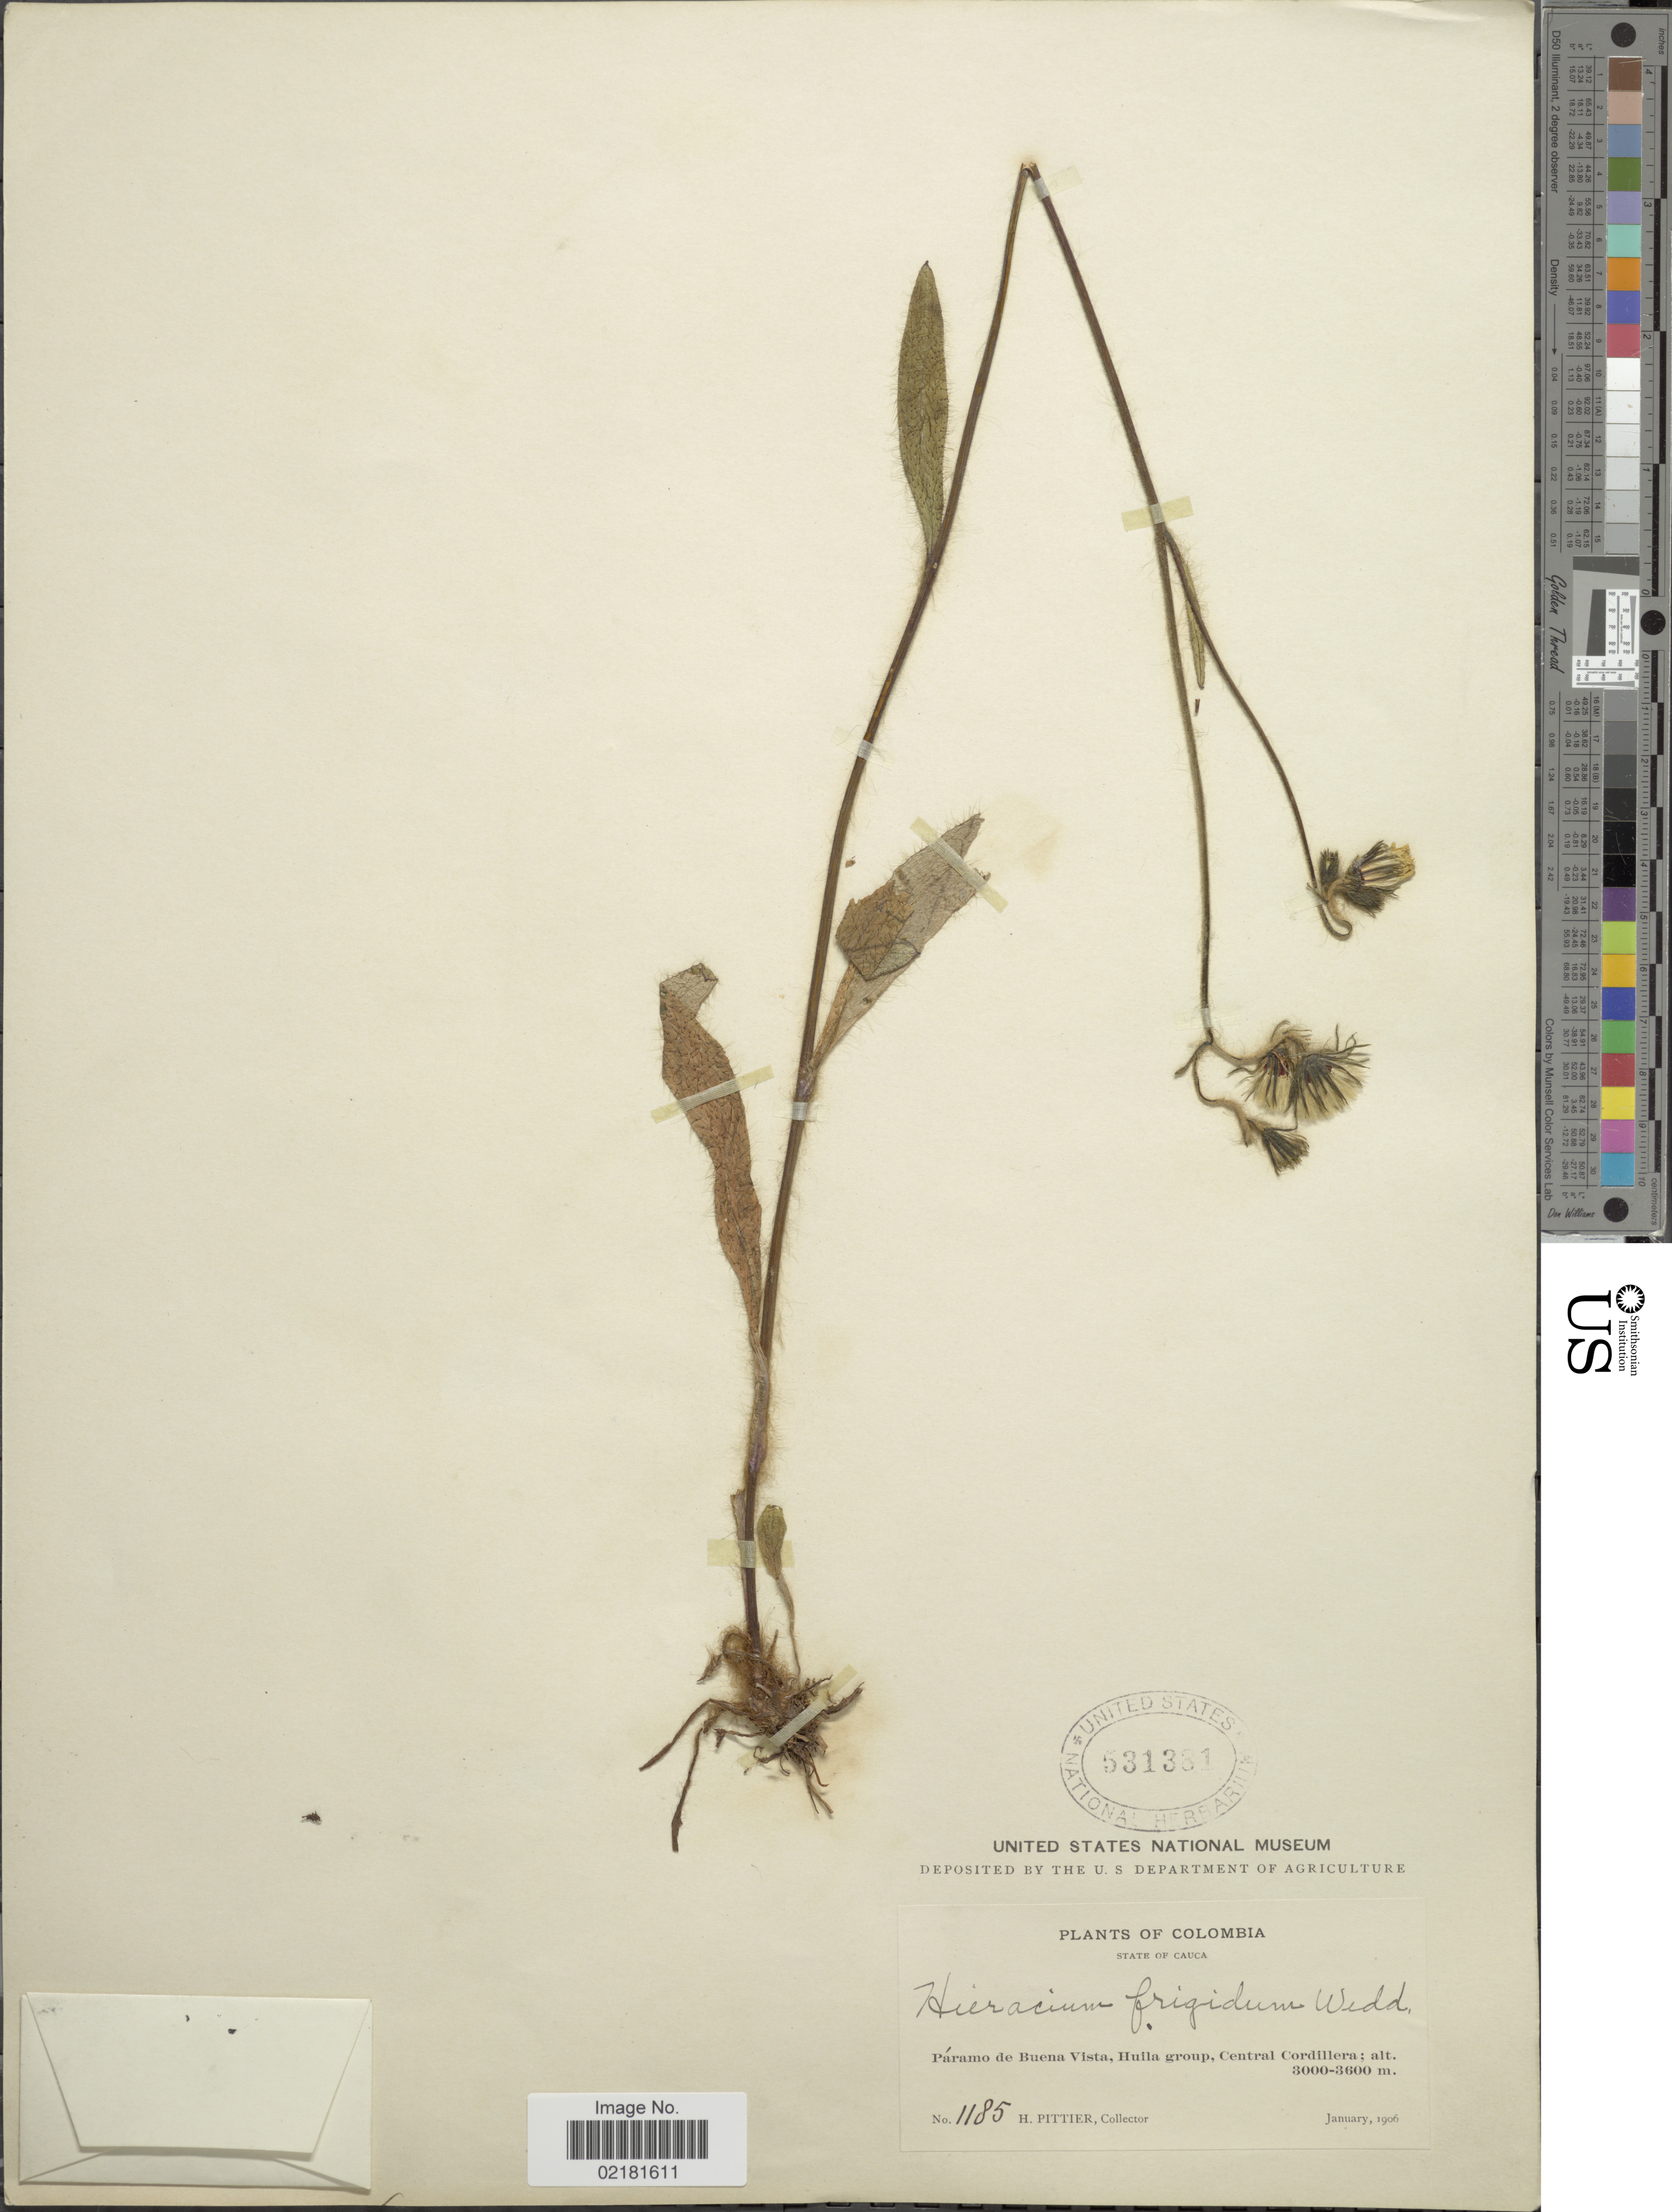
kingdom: Plantae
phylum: Tracheophyta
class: Magnoliopsida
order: Asterales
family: Asteraceae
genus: Hieracium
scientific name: Hieracium jubatum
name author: Fr.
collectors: H. F. Pittier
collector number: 1185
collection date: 1906-01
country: Colombia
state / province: Cauca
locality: Paramo de Buena Vista, Huila Group, Central Cordillera.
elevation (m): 3000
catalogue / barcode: US 531381